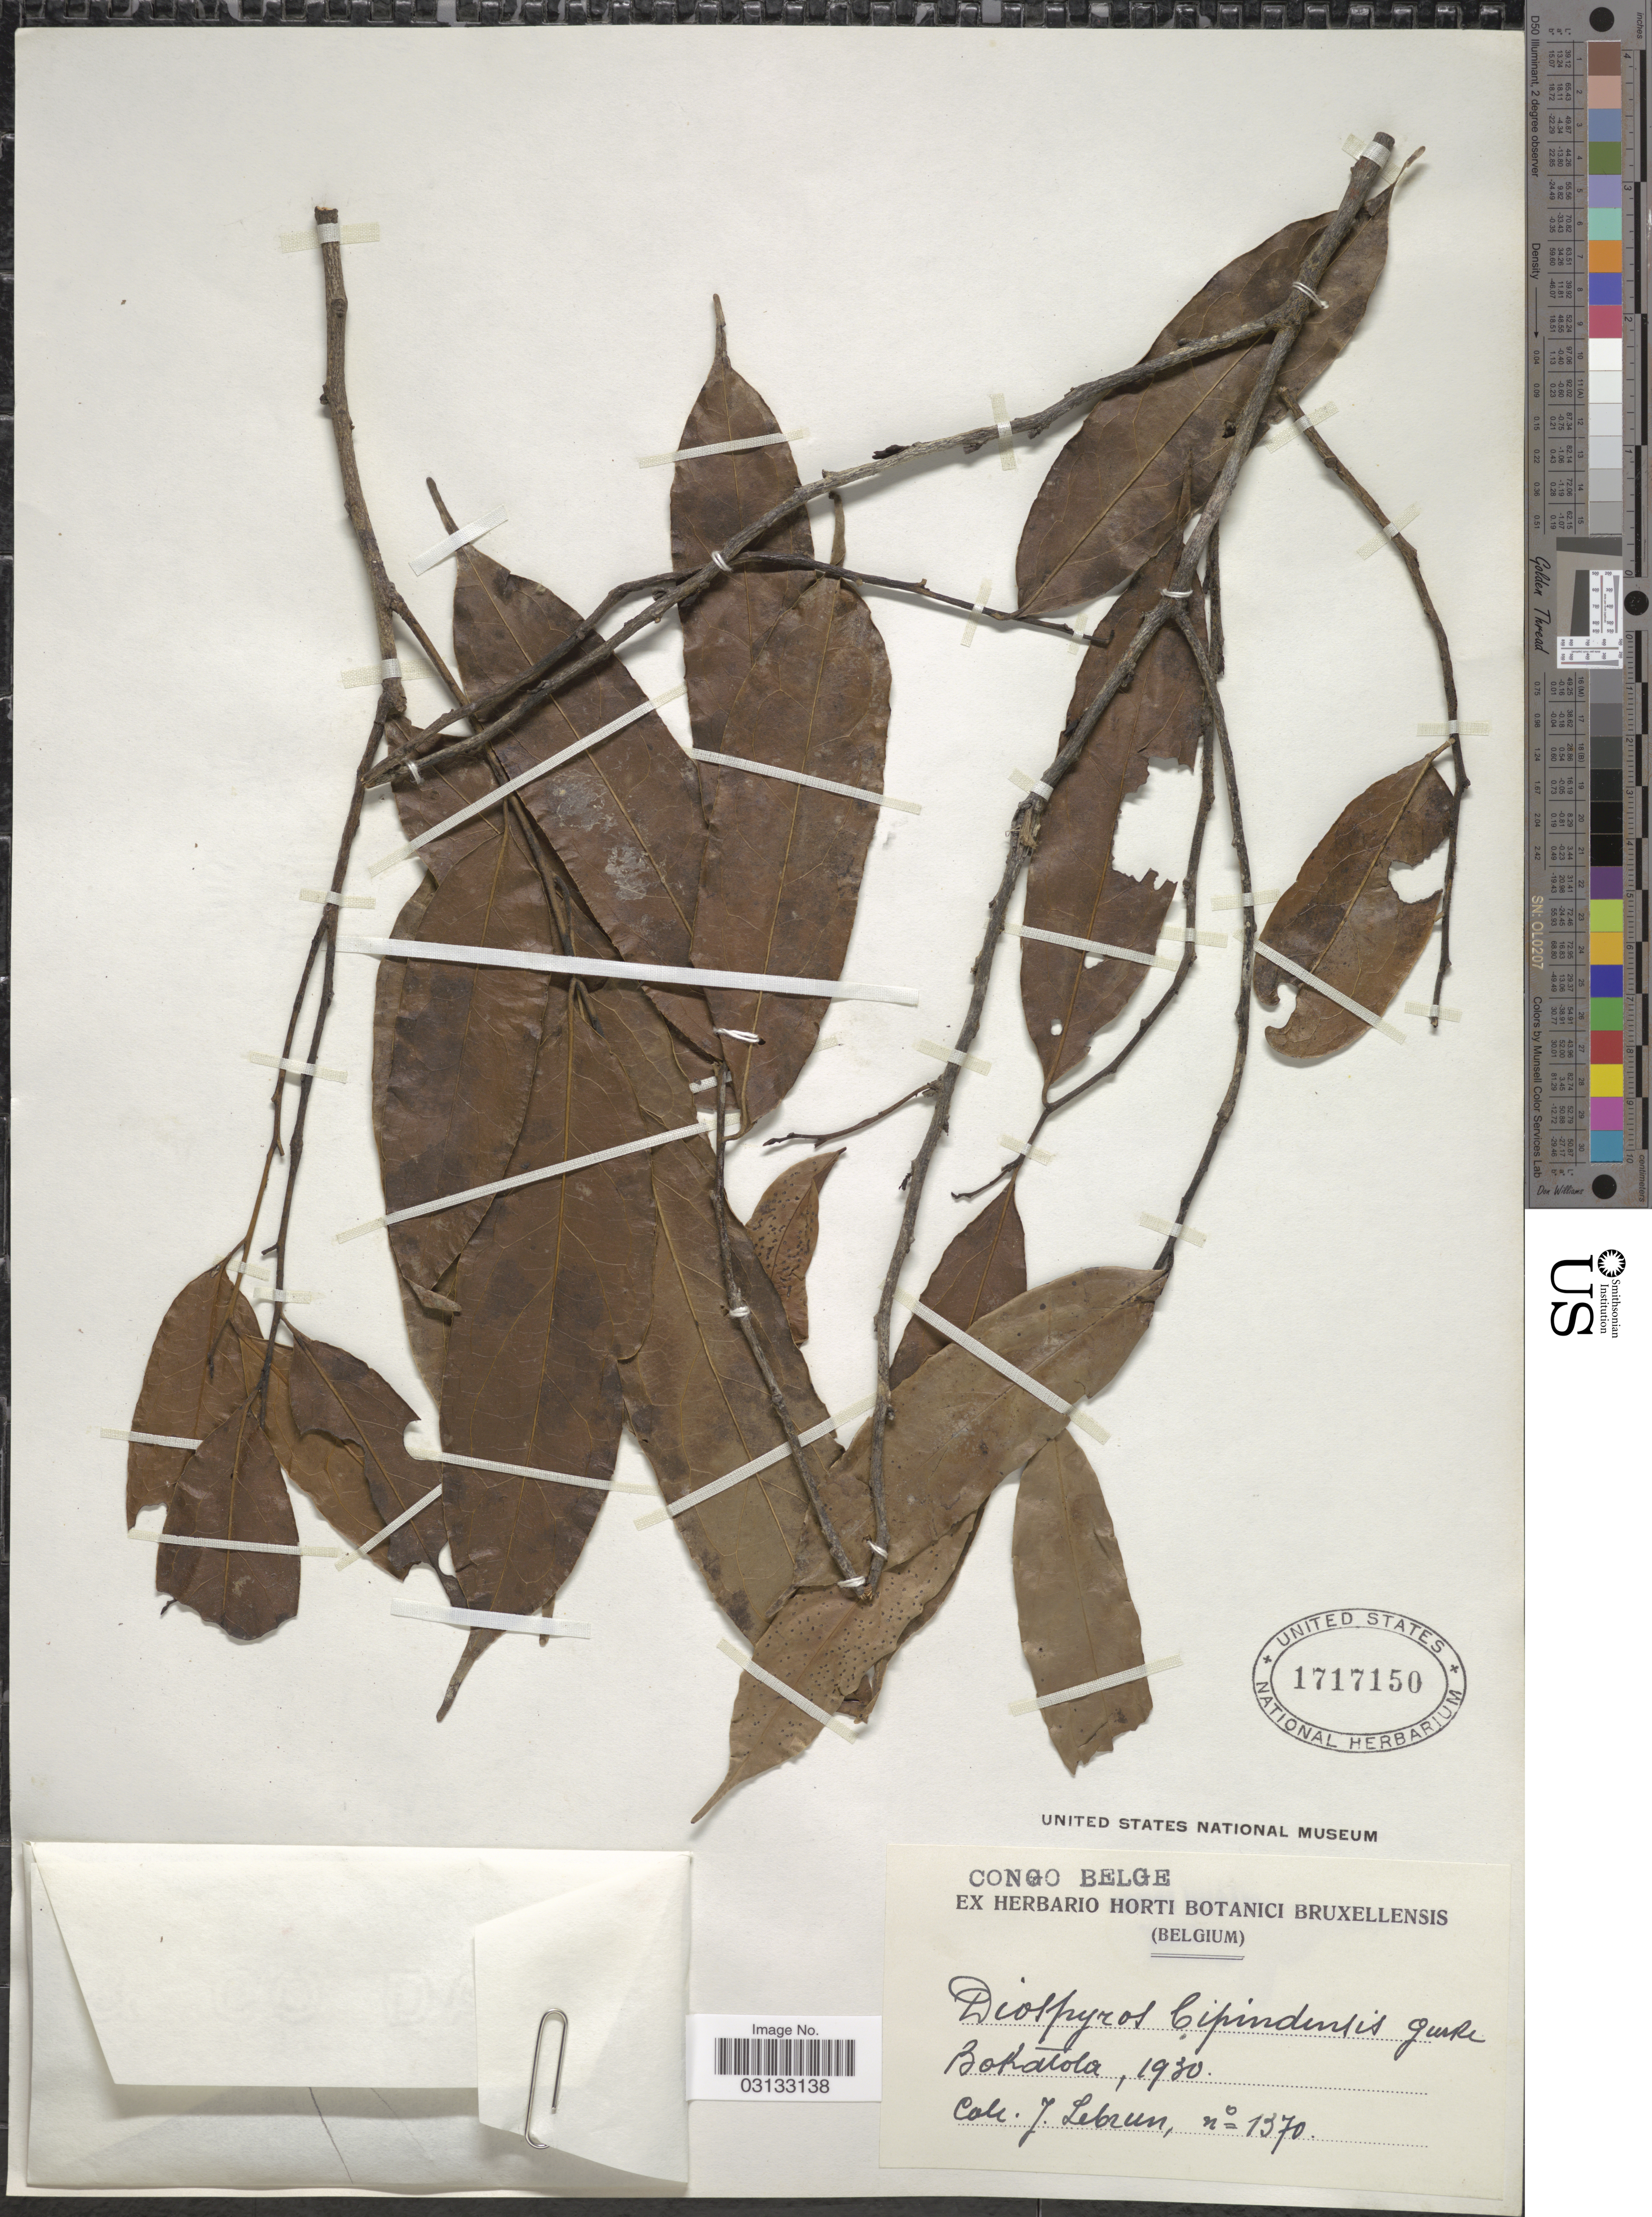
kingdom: Plantae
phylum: Tracheophyta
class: Magnoliopsida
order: Ericales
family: Ebenaceae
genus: Diospyros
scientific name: Diospyros bipindensis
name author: Gürke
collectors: J. A. Lebrun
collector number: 1370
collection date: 1930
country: Congo, Democratic Republic of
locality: Congo Belge, Bokatola.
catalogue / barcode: US 1717150